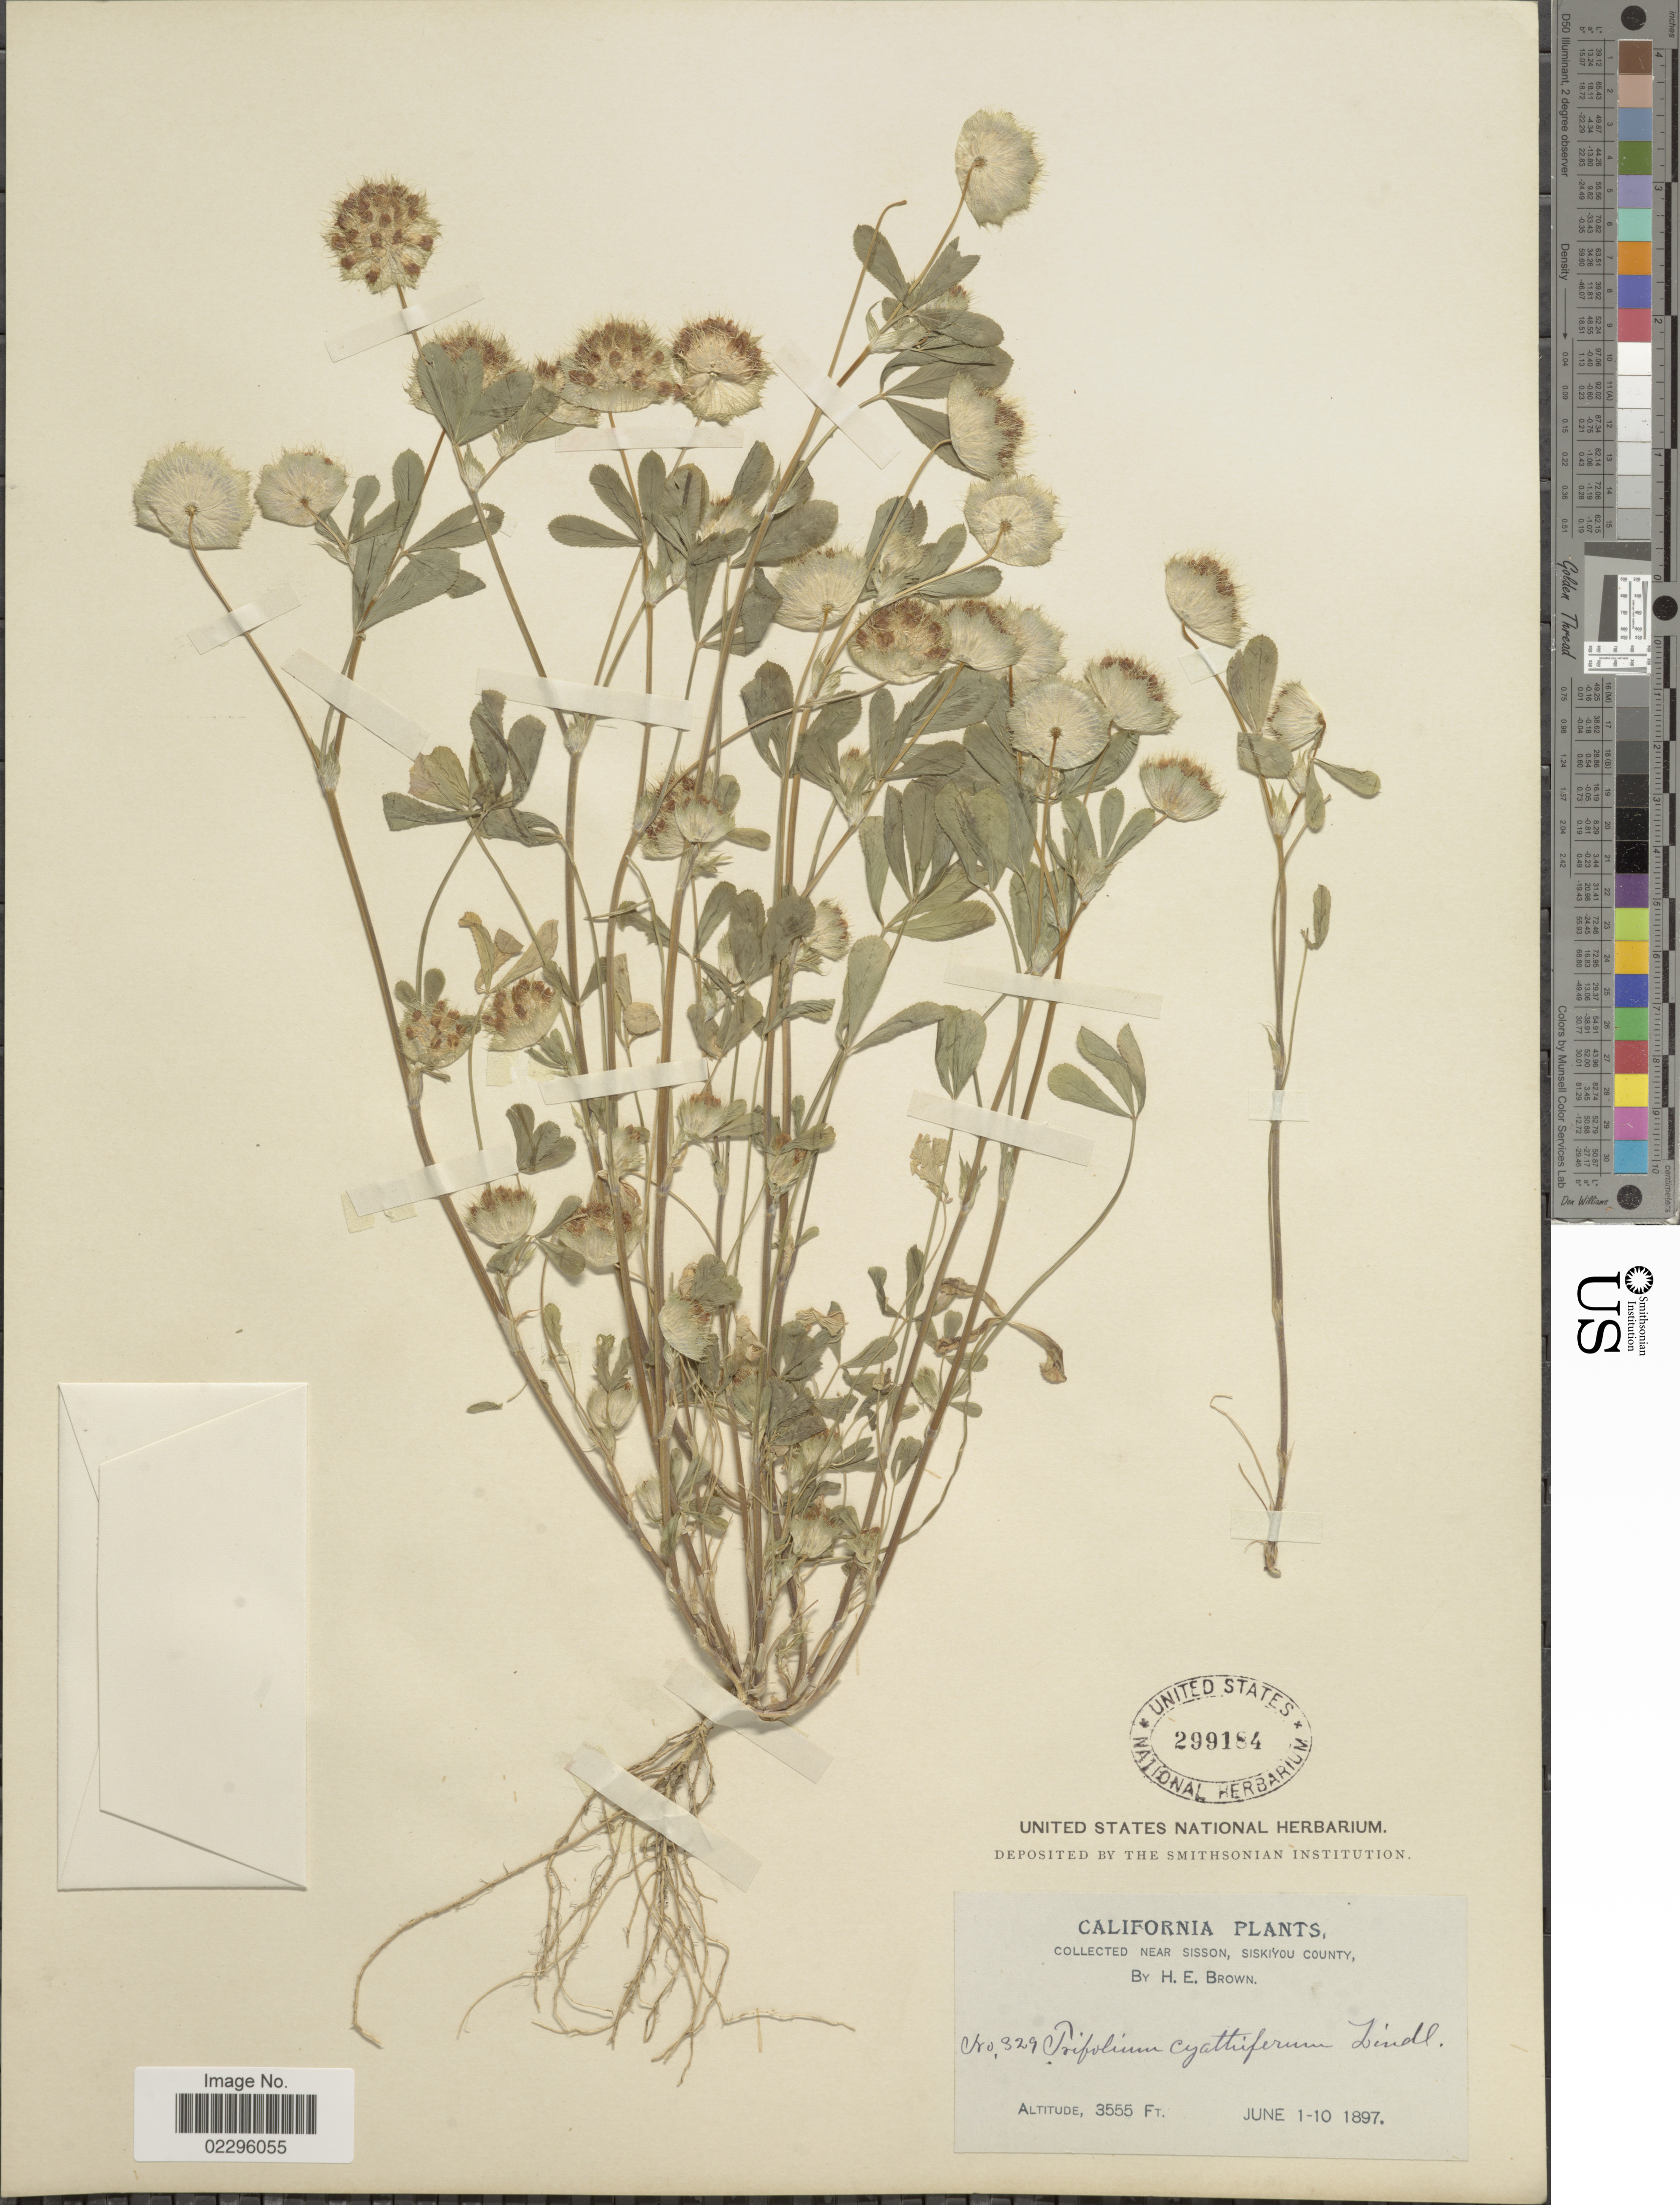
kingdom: Plantae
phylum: Tracheophyta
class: Magnoliopsida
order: Fabales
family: Fabaceae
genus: Trifolium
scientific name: Trifolium cyathiferum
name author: Lindl.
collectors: H. E. Brown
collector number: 829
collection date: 1897-06-01/1897-06-10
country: United States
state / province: California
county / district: Siskiyou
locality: Near Sisson, Siskiyou County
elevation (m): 1084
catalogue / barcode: US 299184